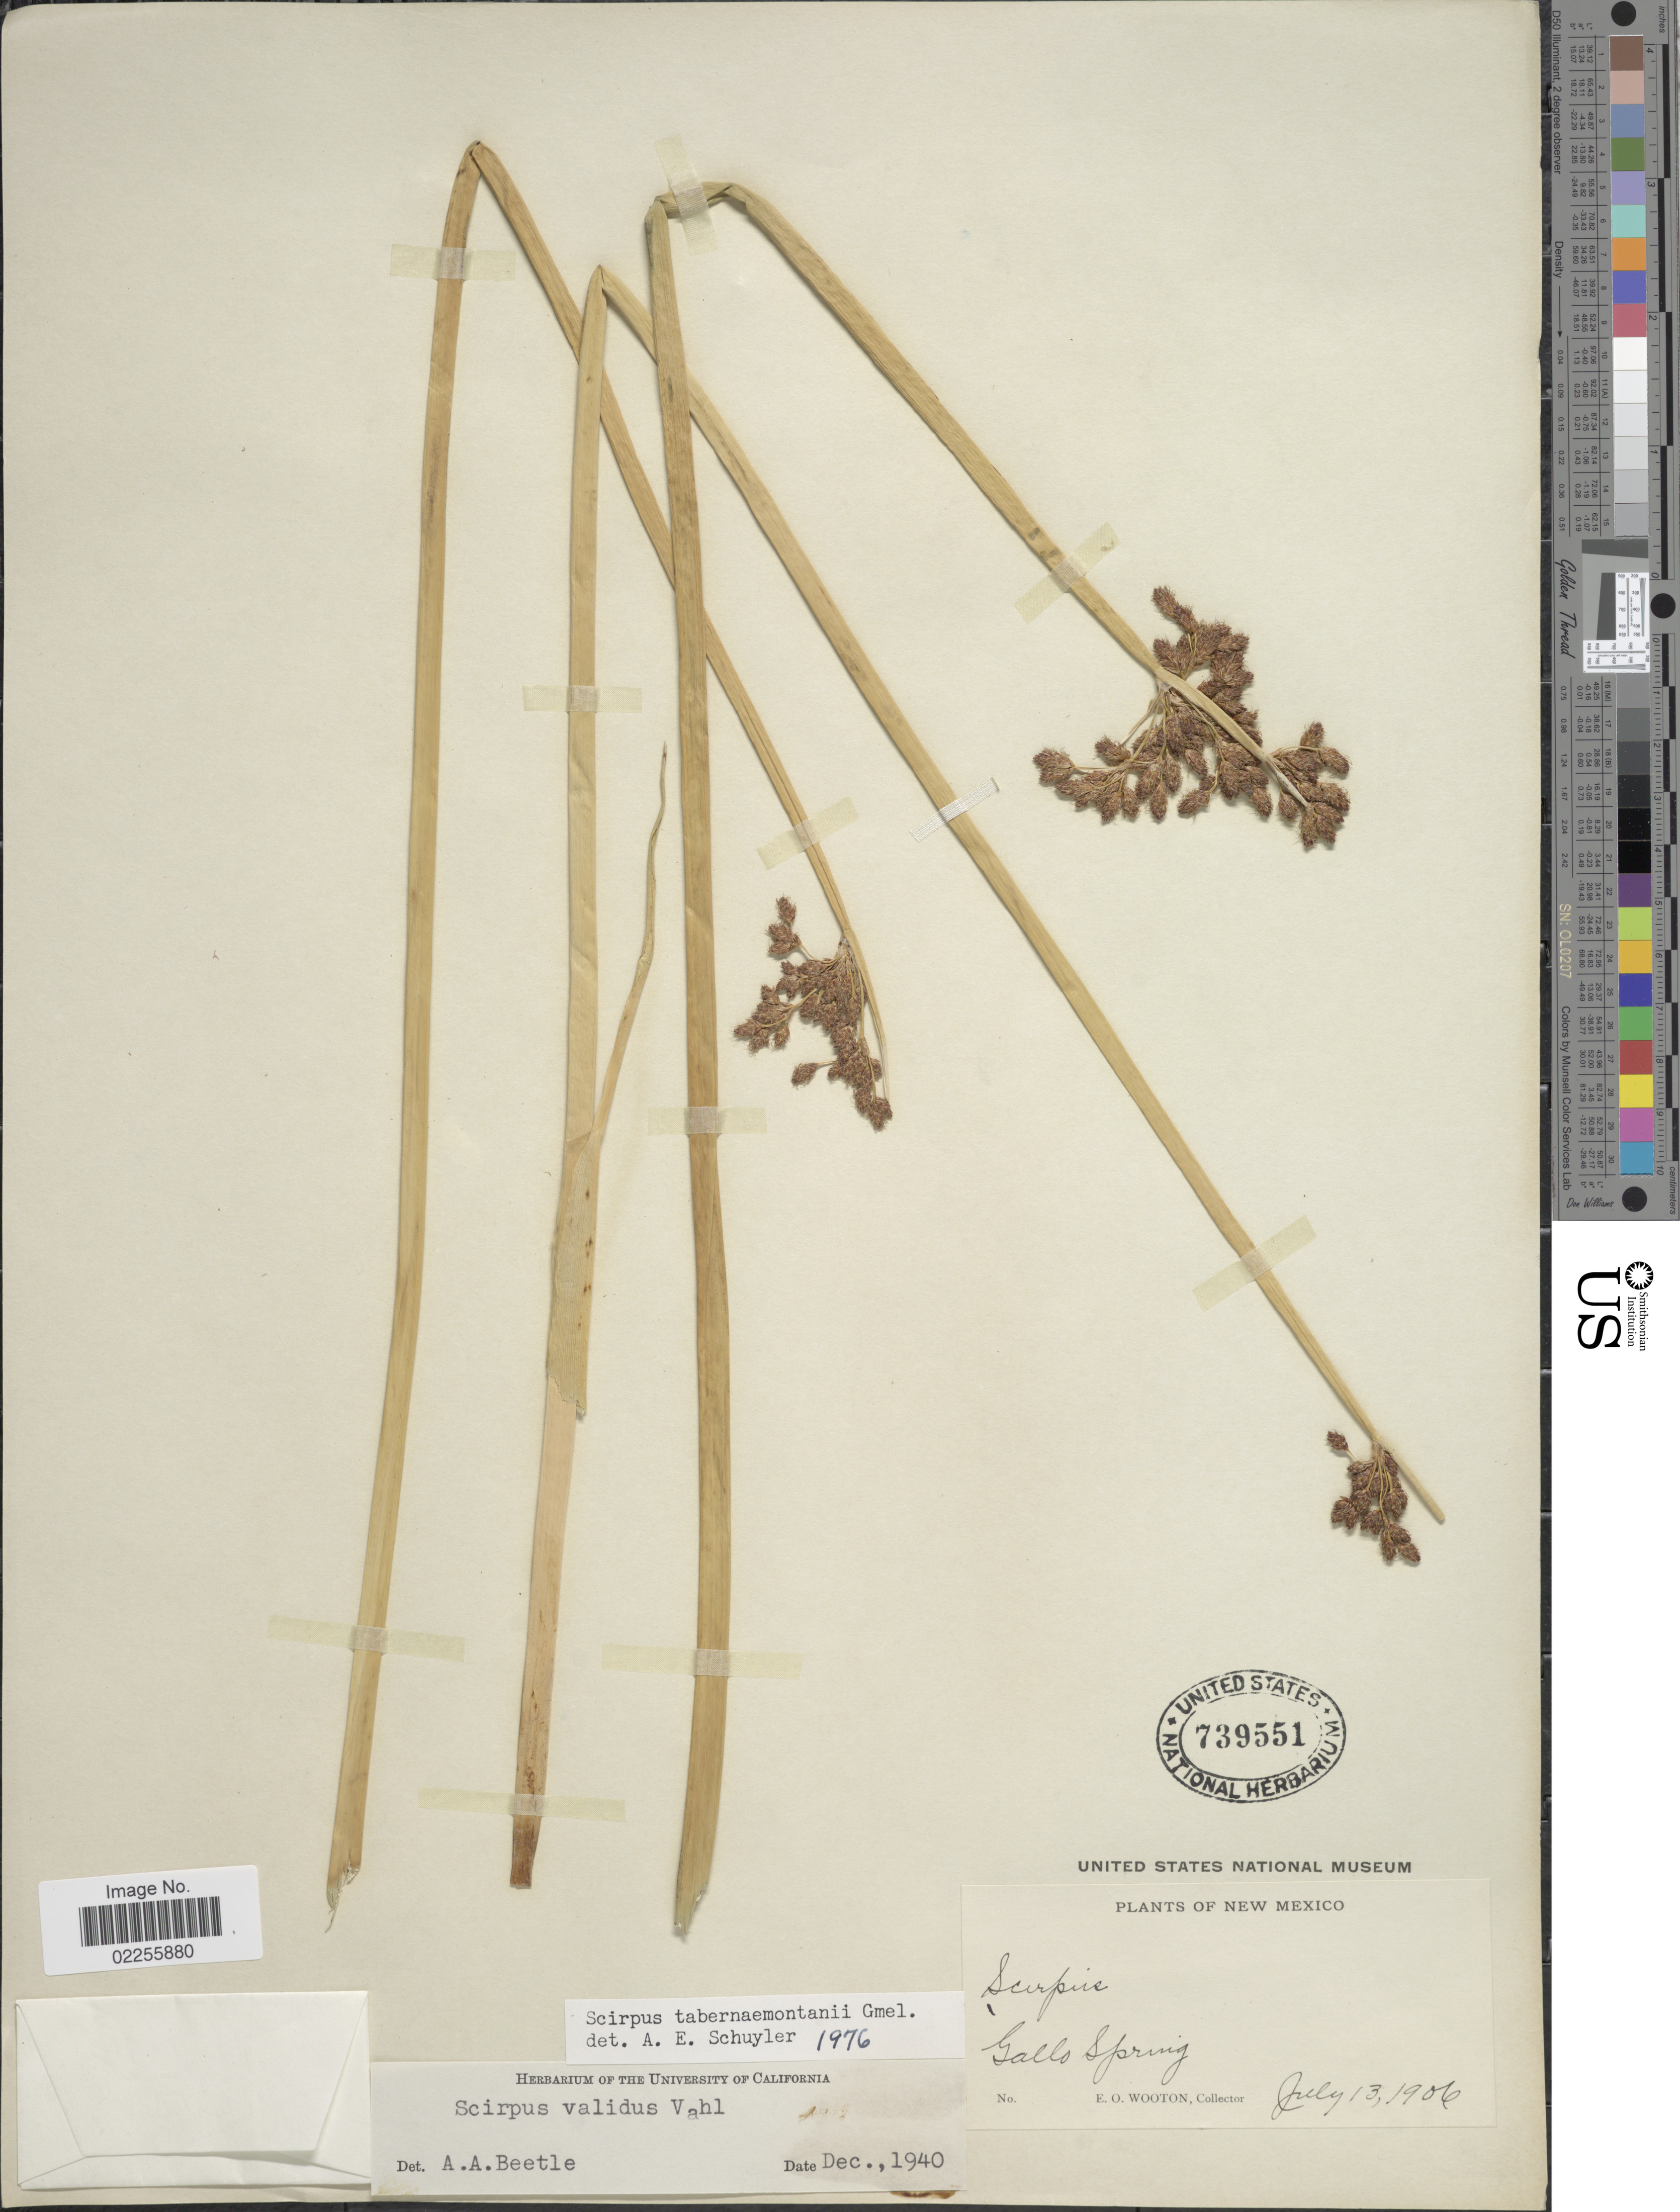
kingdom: Plantae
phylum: Tracheophyta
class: Liliopsida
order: Poales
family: Cyperaceae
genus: Schoenoplectus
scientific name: Schoenoplectus tabernaemontani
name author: (C.C. Gmel.) Palla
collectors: E. O. Wooton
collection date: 1906-07-13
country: United States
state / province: New Mexico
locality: Gallo Spring.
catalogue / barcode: US 739551